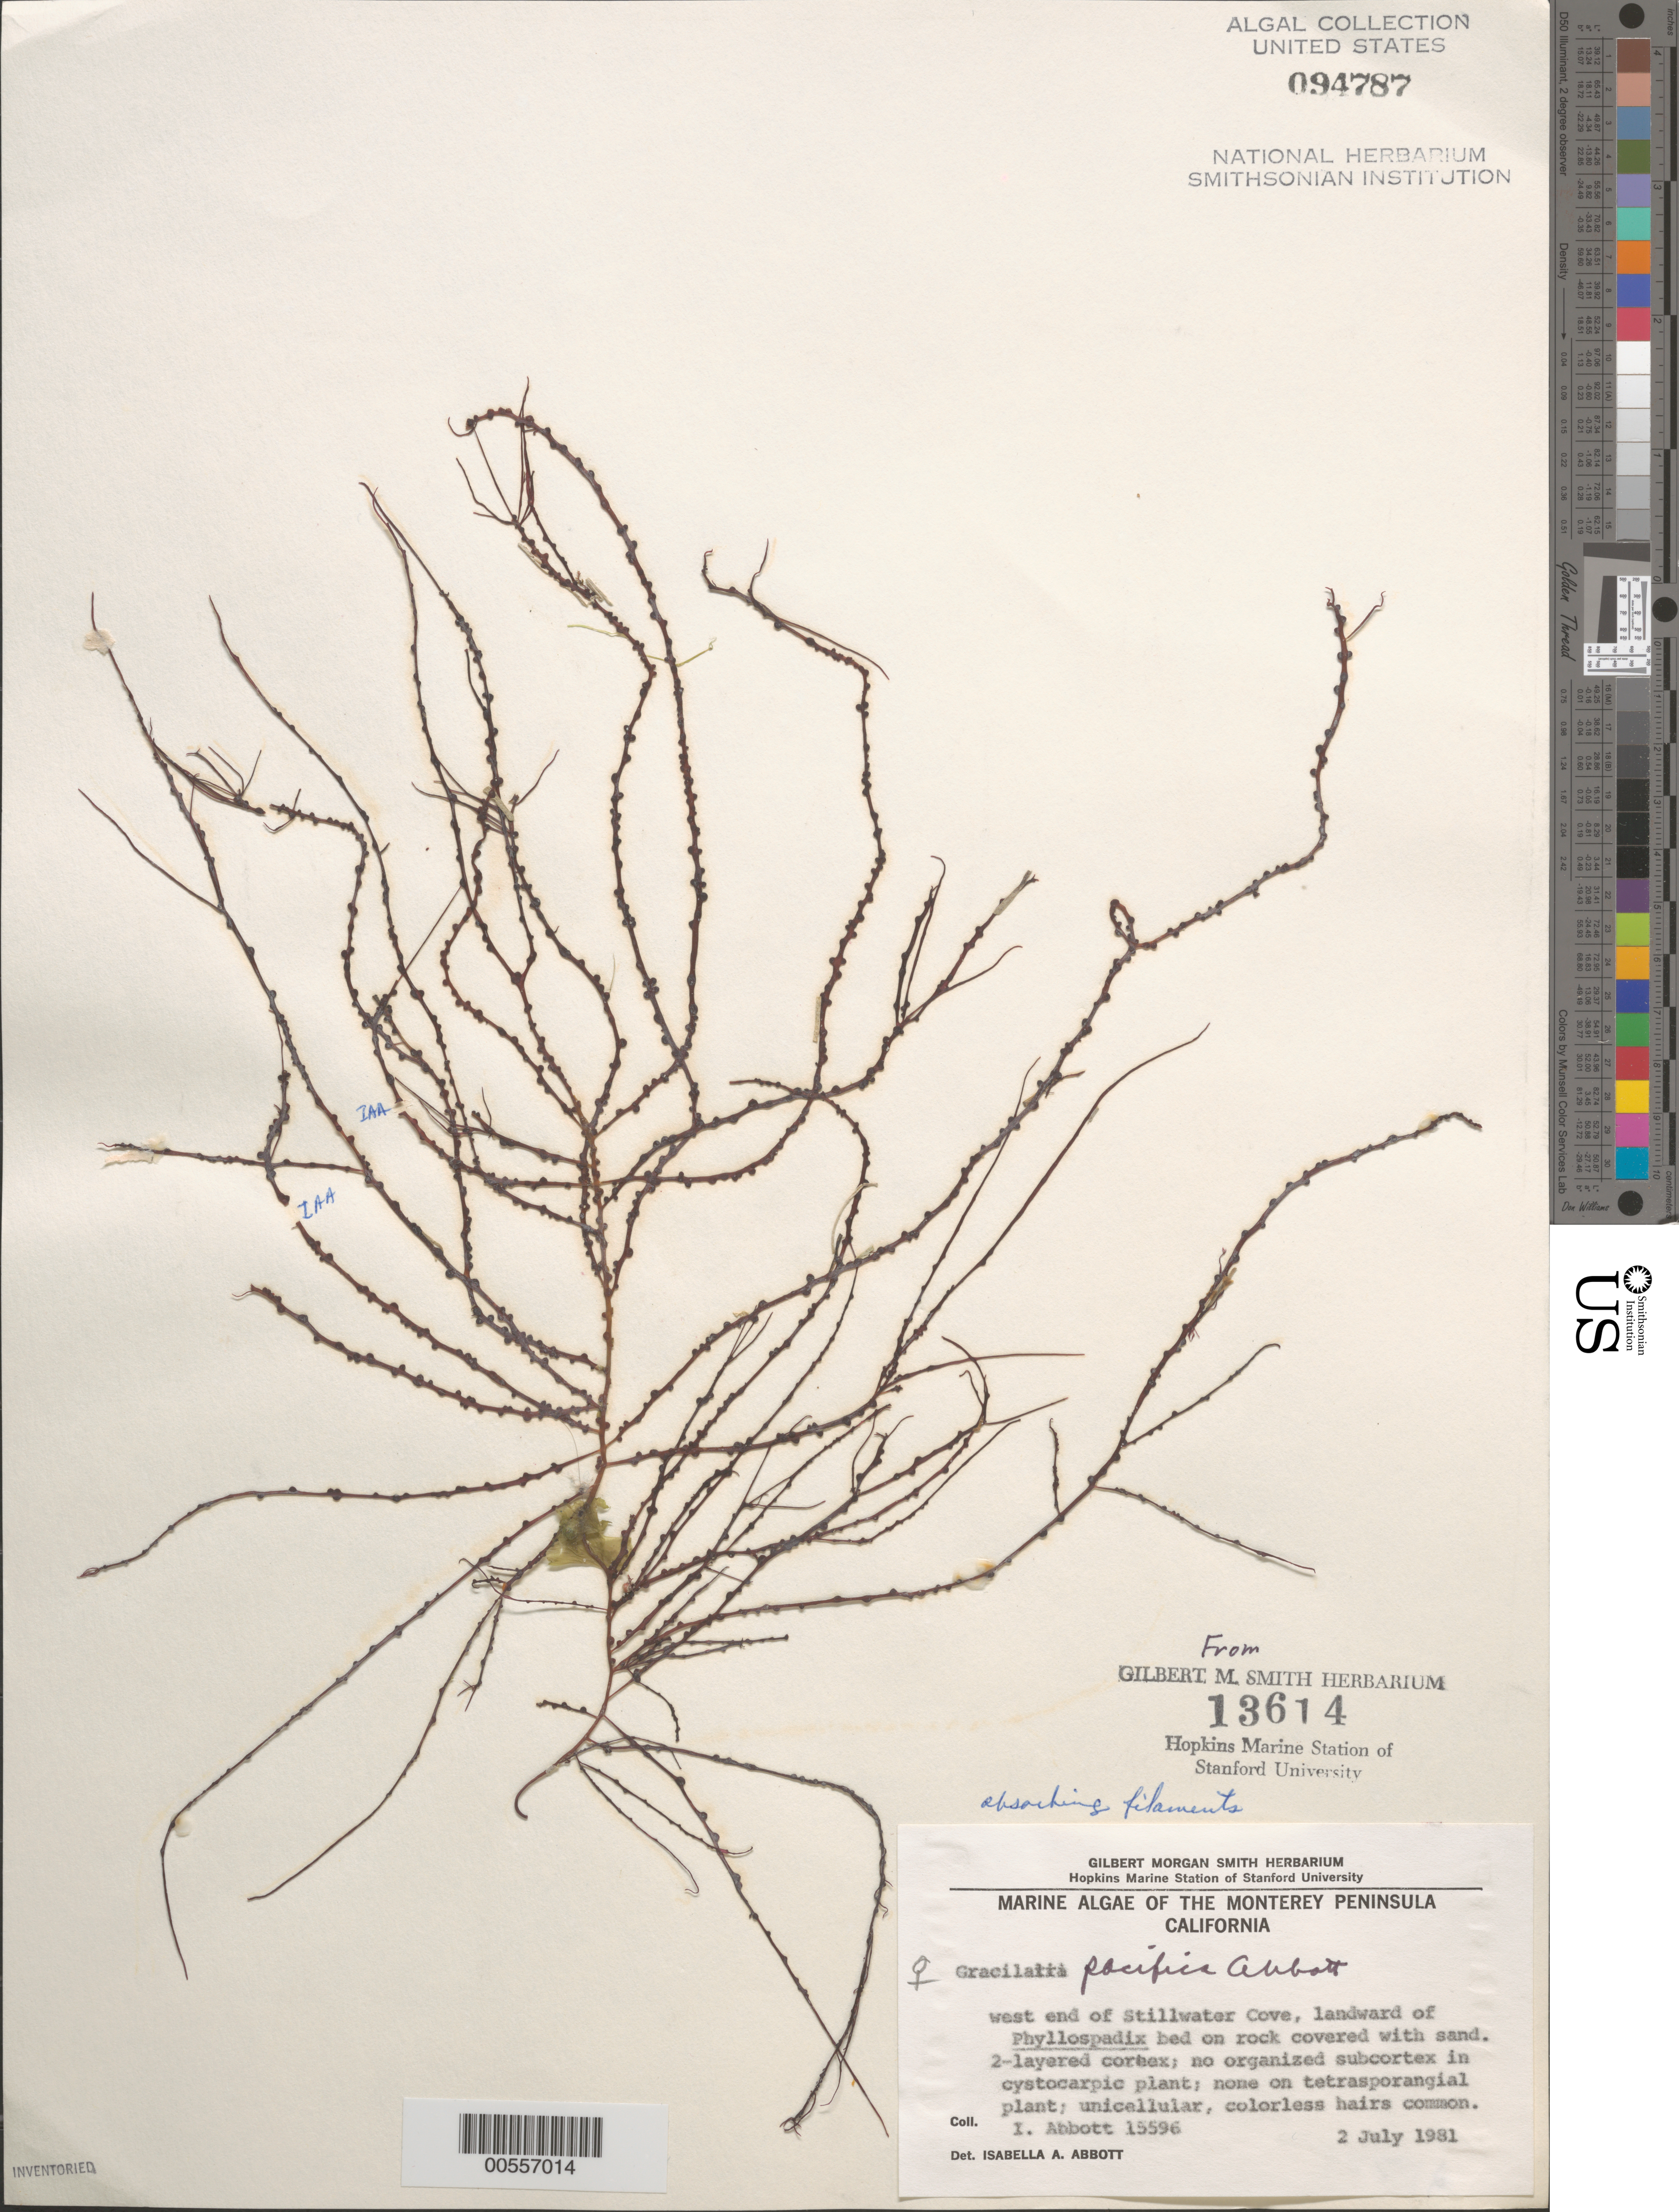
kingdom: Plantae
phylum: Rhodophyta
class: Florideophyceae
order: Gracilariales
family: Gracilariaceae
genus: Gracilaria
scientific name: Gracilaria pacifica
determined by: Abbott, Isabella A.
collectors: I. A. Abbott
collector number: IAA 15596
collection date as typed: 02 Jul 1981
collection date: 1981-07-02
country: United States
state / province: California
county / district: Monterey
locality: Stillwater Cove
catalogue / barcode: US 94787